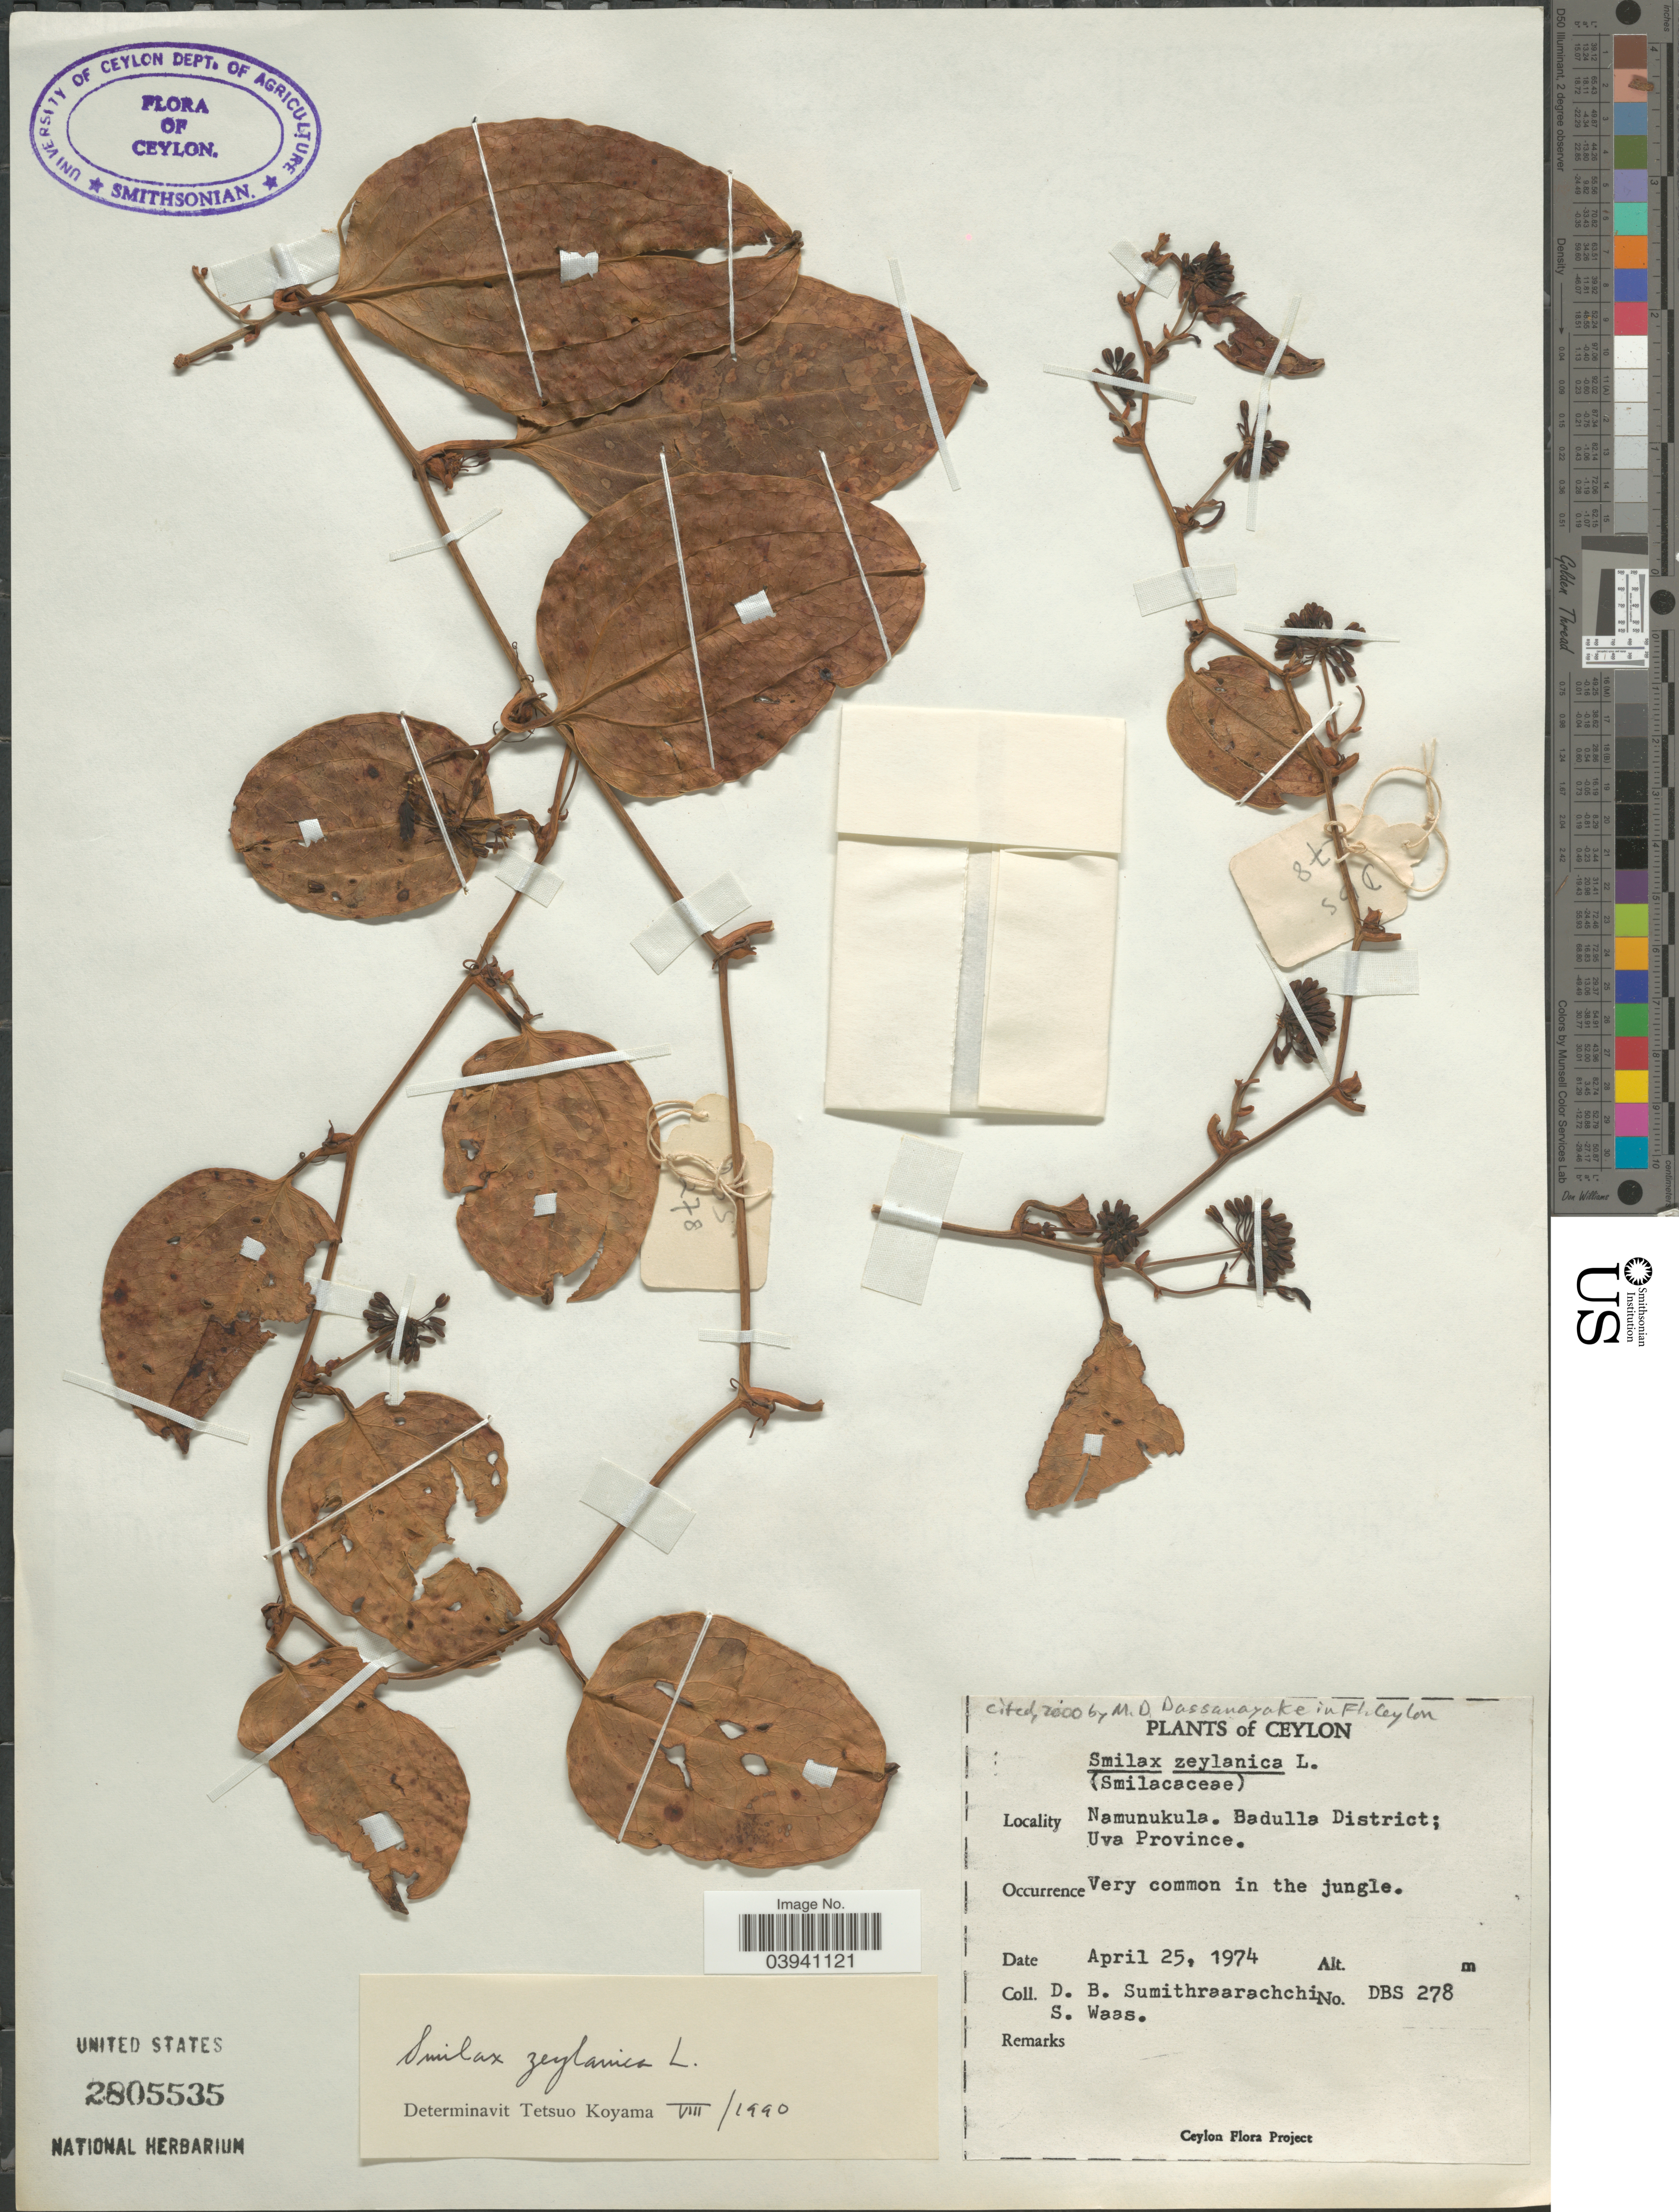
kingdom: Plantae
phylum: Tracheophyta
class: Liliopsida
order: Liliales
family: Smilacaceae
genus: Smilax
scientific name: Smilax zeylanica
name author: L.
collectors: D. B. Sumithraarachchi & S. Waas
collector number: DBS 278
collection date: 1974-04-25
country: Sri Lanka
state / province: Uva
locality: Ceylon. Namunukula. Badulla District. In the jungle.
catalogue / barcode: US 2805535